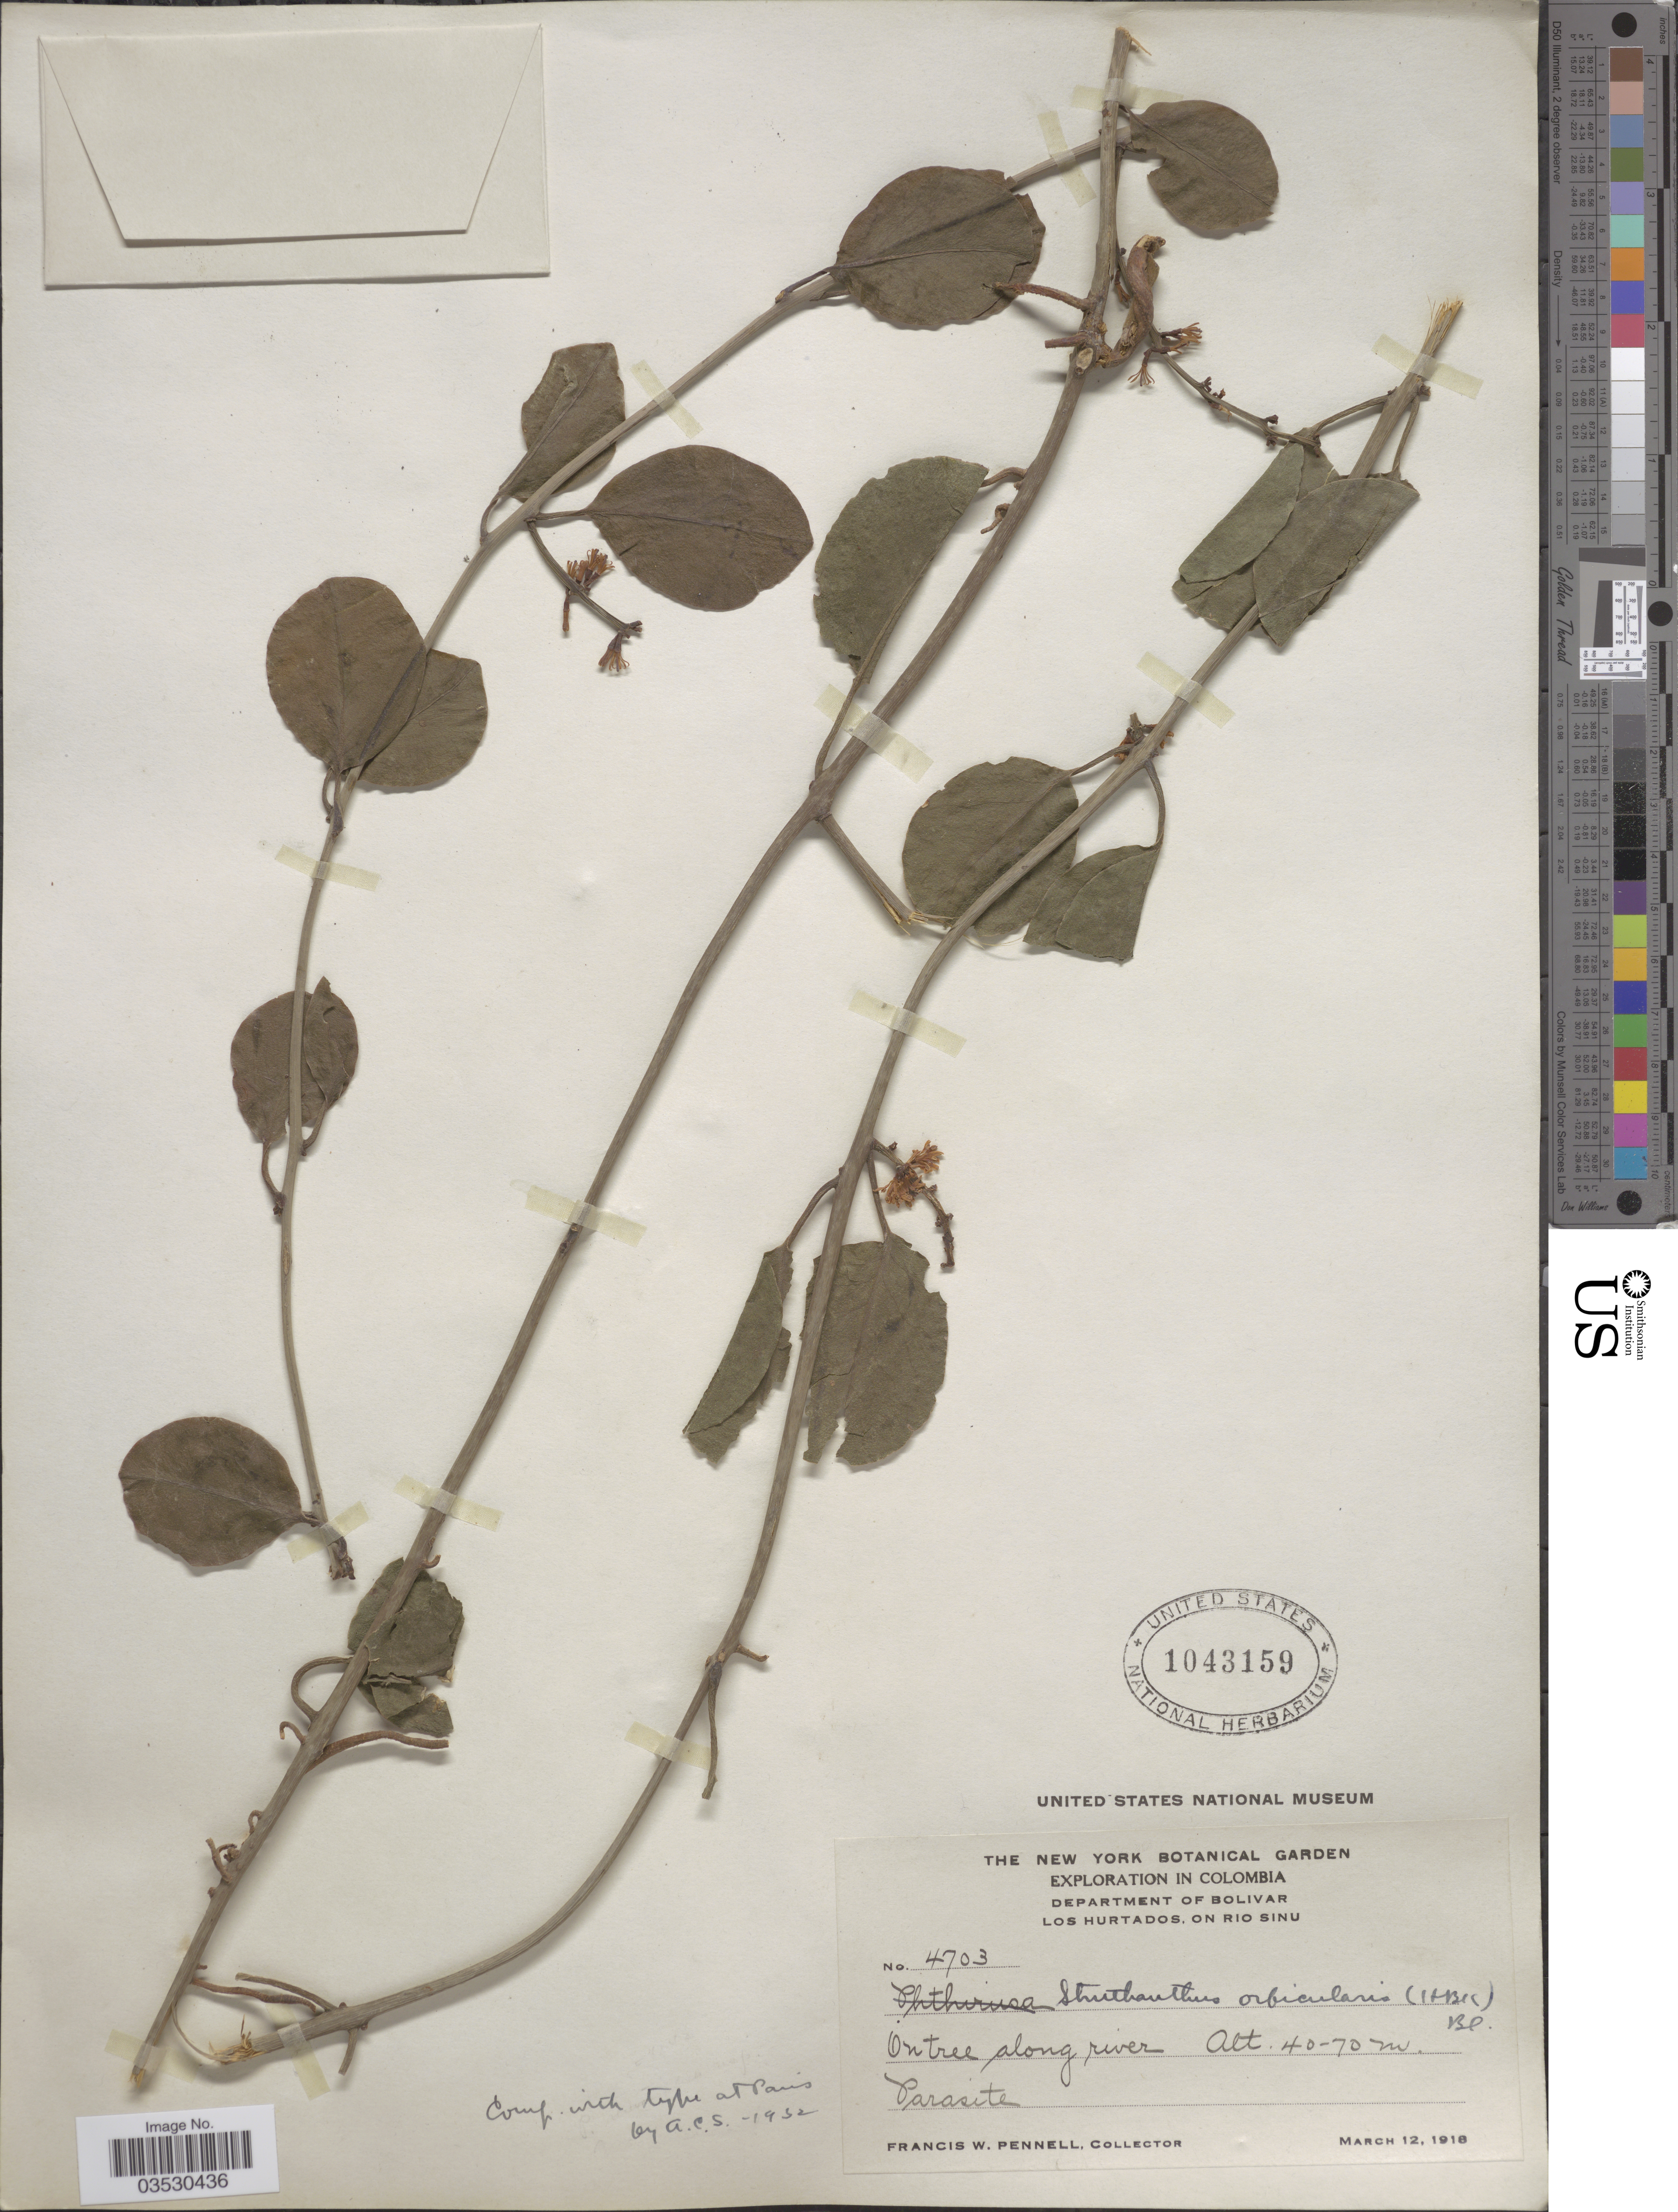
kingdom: Plantae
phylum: Tracheophyta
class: Magnoliopsida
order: Santalales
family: Loranthaceae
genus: Struthanthus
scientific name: Struthanthus orbicularis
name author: (Kunth) Blume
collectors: F. W. Pennell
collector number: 4703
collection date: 1918-03-12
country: Colombia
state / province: Bolívar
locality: Department of Bolivar. Los Hurtados, on Rio Sinu.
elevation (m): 40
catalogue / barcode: US 1043159